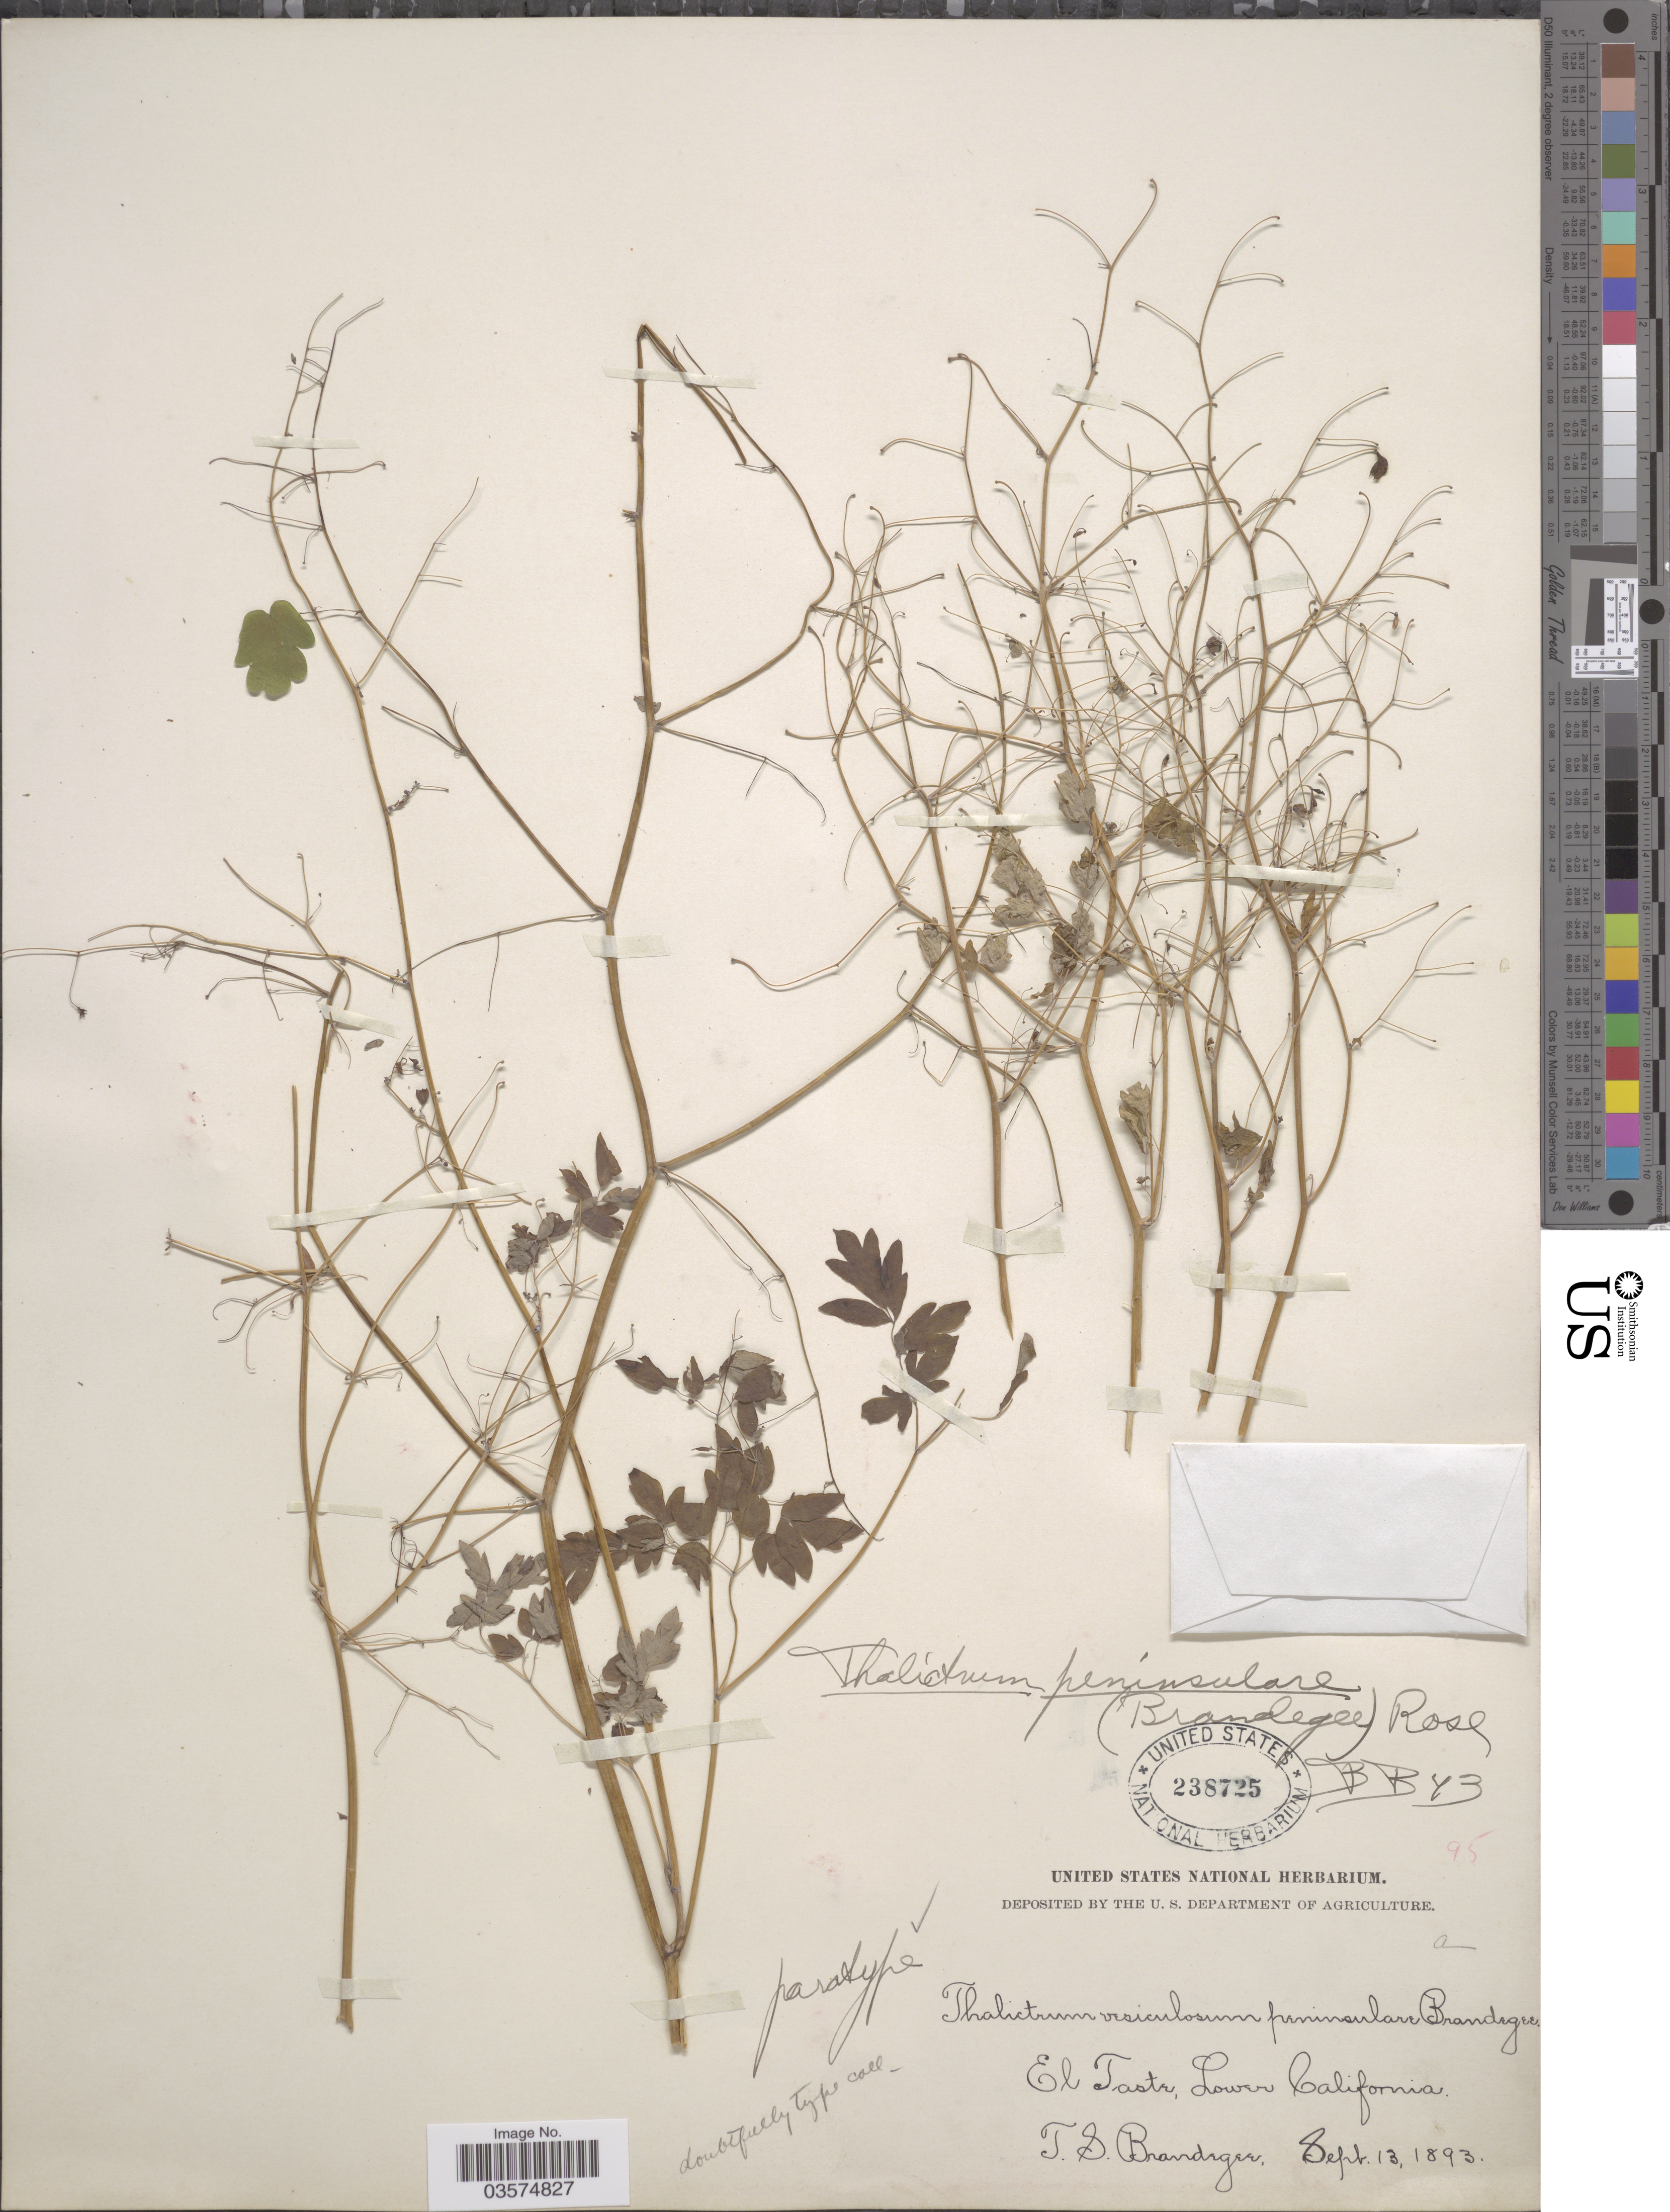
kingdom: Plantae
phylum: Tracheophyta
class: Magnoliopsida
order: Ranunculales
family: Ranunculaceae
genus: Thalictrum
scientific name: Thalictrum peninsulare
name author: (Brandegee) Rose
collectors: T. S. Brandegee (herbarium)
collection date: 1893-09-13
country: Mexico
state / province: Baja California Sur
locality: El Taste, Lower California.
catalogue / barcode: US 238725